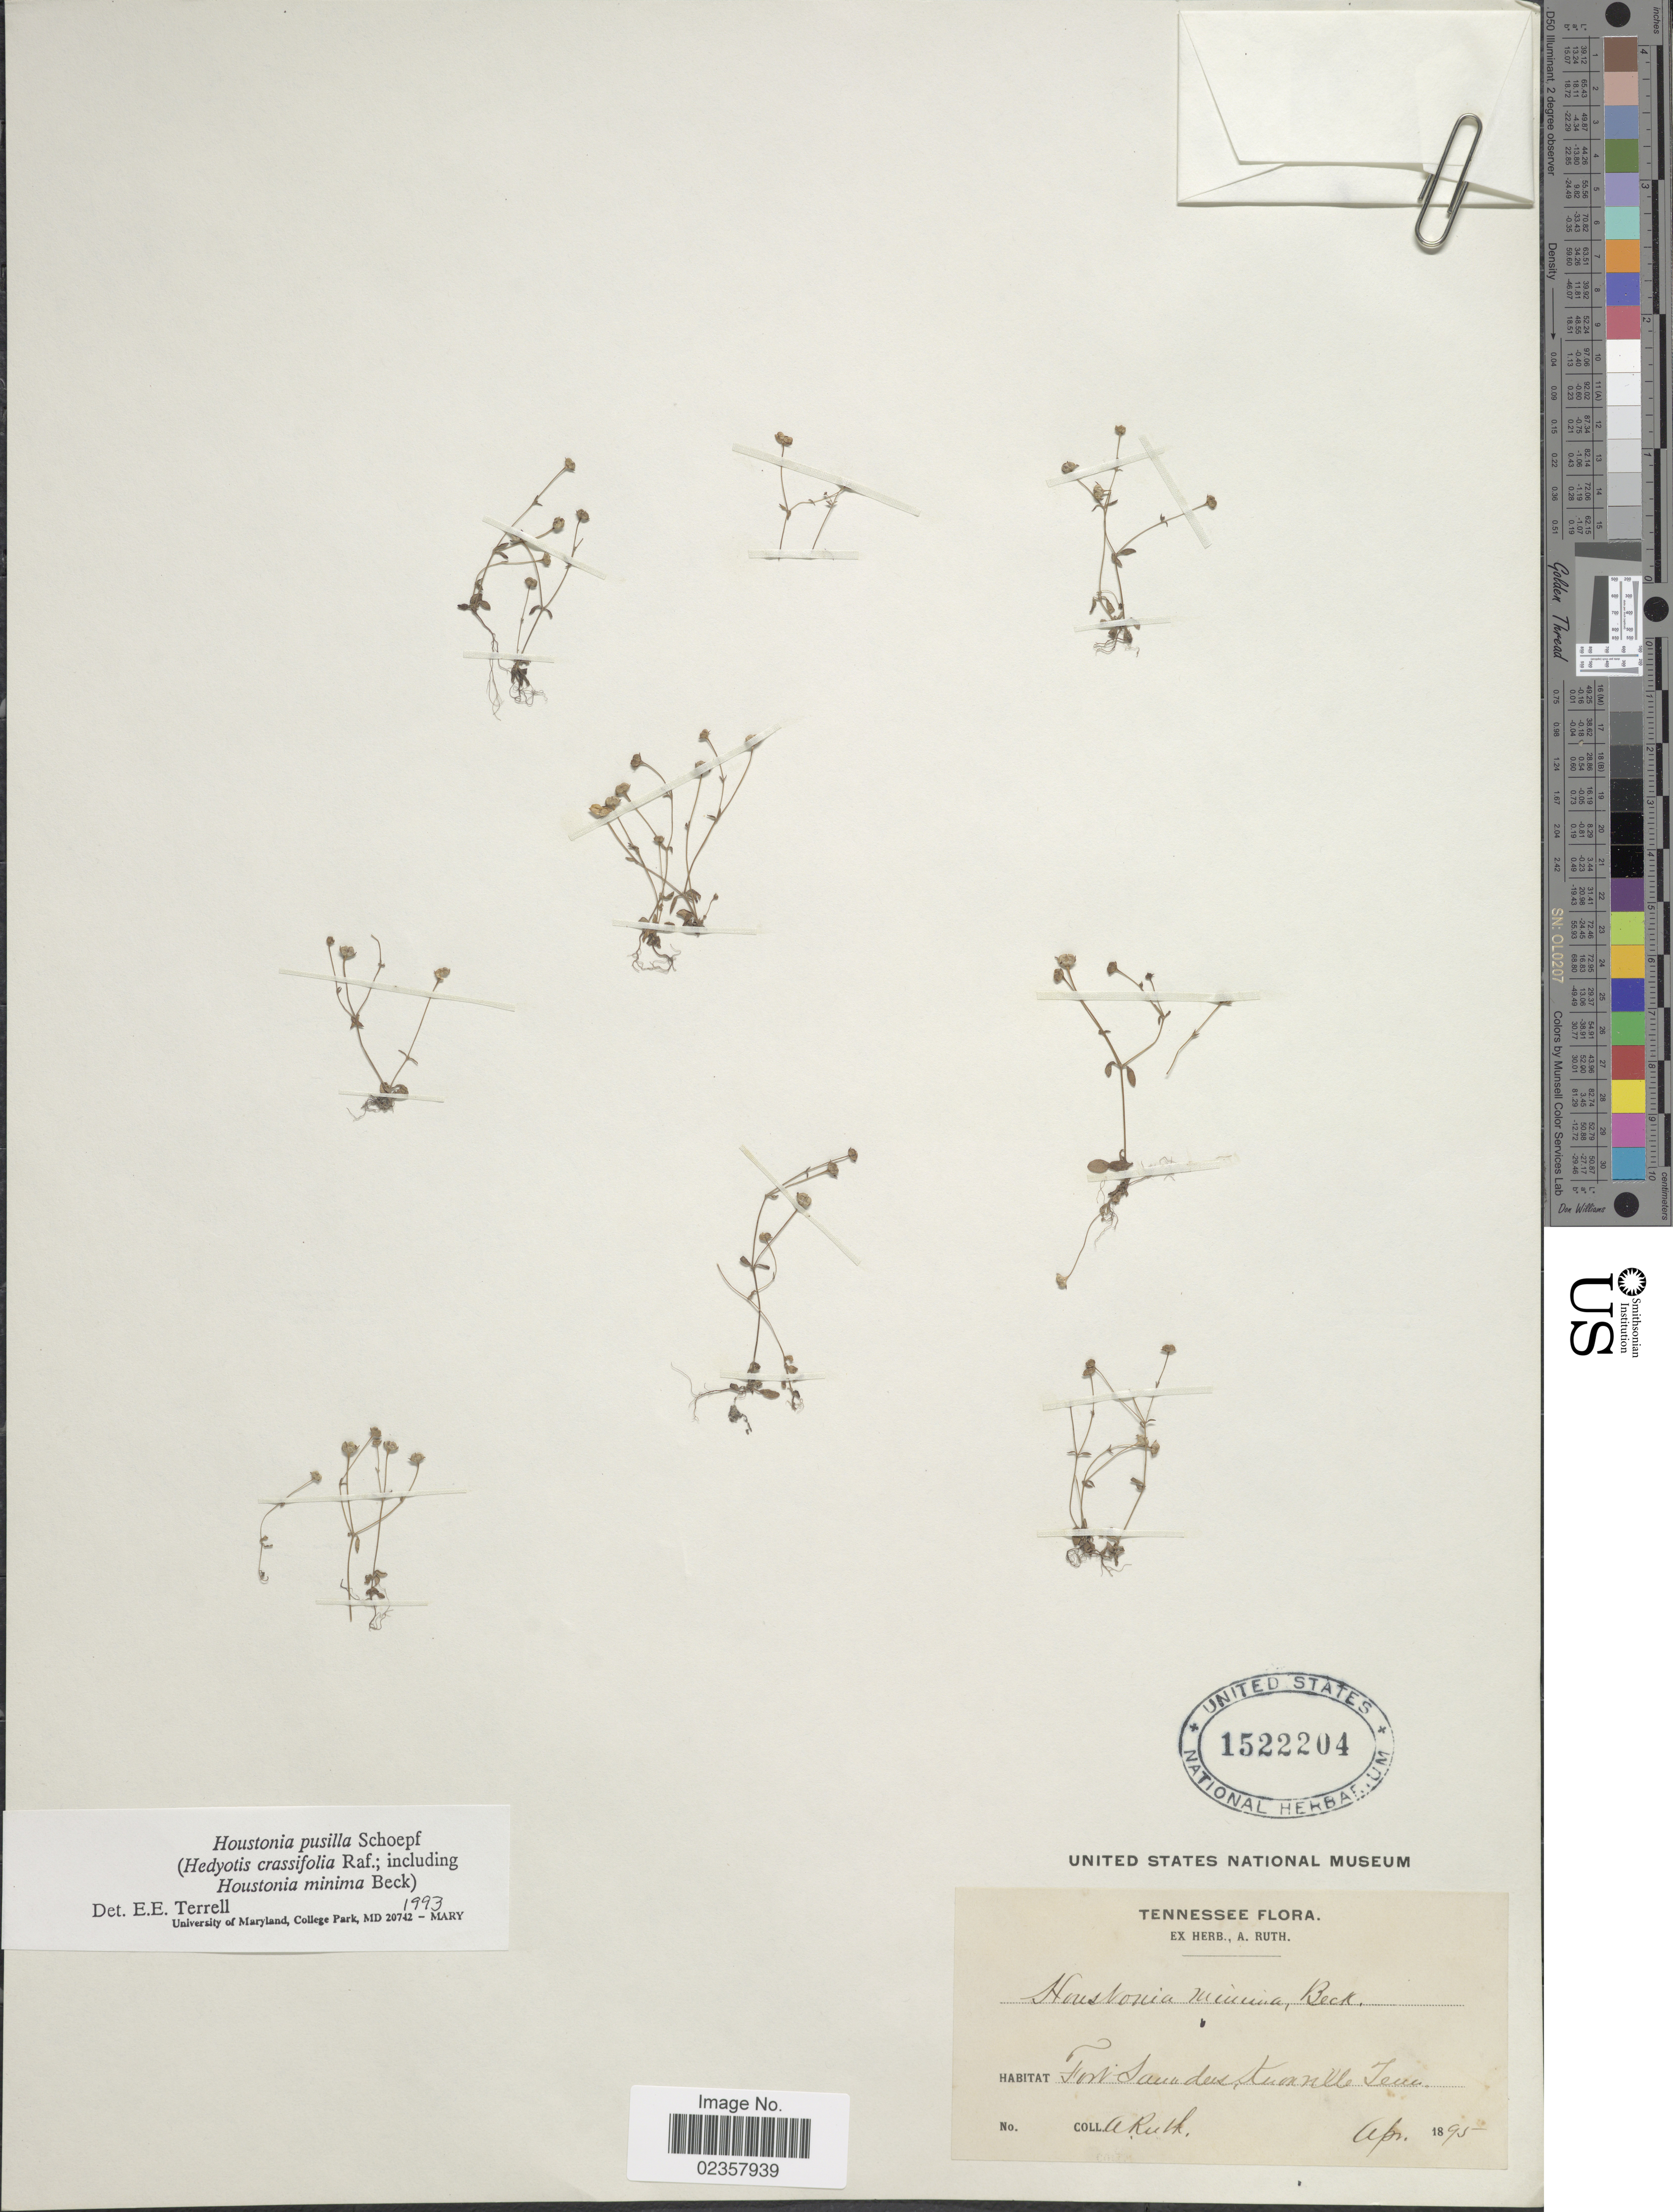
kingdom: Plantae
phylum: Tracheophyta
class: Magnoliopsida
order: Gentianales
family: Rubiaceae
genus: Houstonia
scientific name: Houstonia pusilla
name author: Schoepf.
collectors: A. Ruth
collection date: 1895-04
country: United States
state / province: Tennessee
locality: Fort Saunders, Knoxville Tenn.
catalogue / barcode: US 1522204